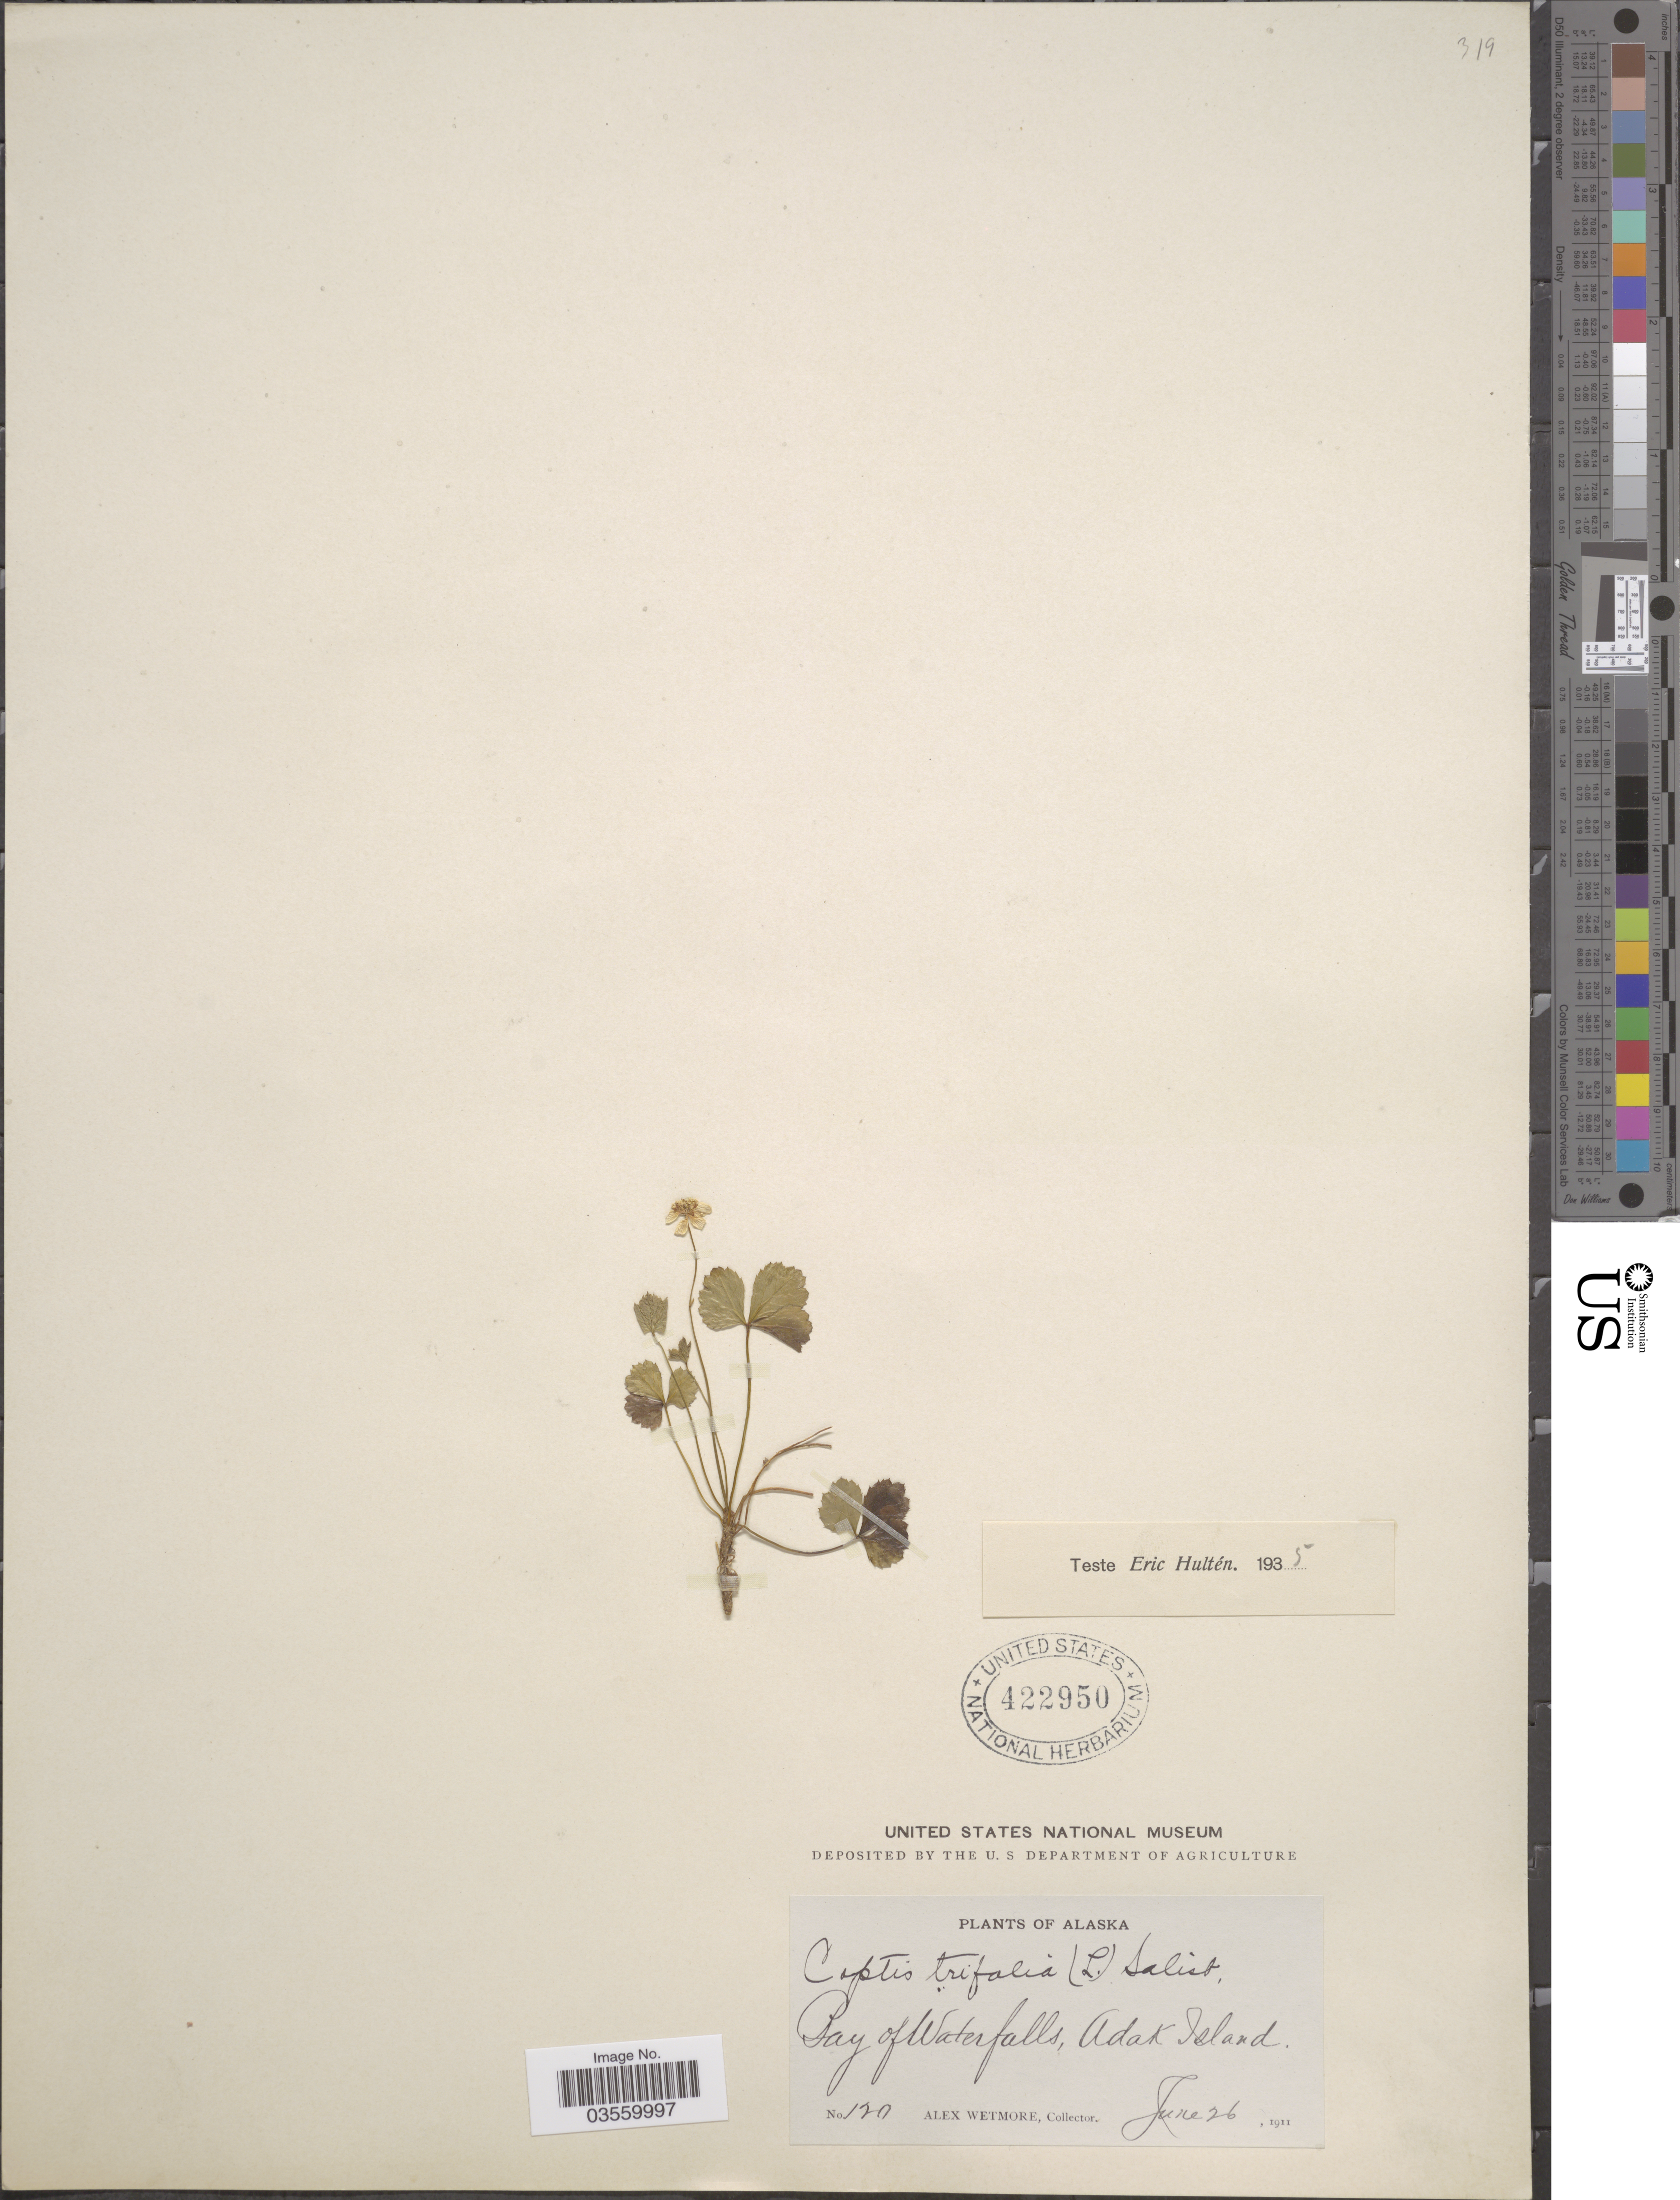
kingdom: Plantae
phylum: Tracheophyta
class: Magnoliopsida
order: Ranunculales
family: Ranunculaceae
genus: Coptis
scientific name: Coptis trifolia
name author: (L.) Salisb.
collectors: A. Wetmore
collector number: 120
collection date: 1911-06-26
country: United States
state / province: Alaska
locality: Bay of Waterfalls, Adak Island.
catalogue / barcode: US 422950